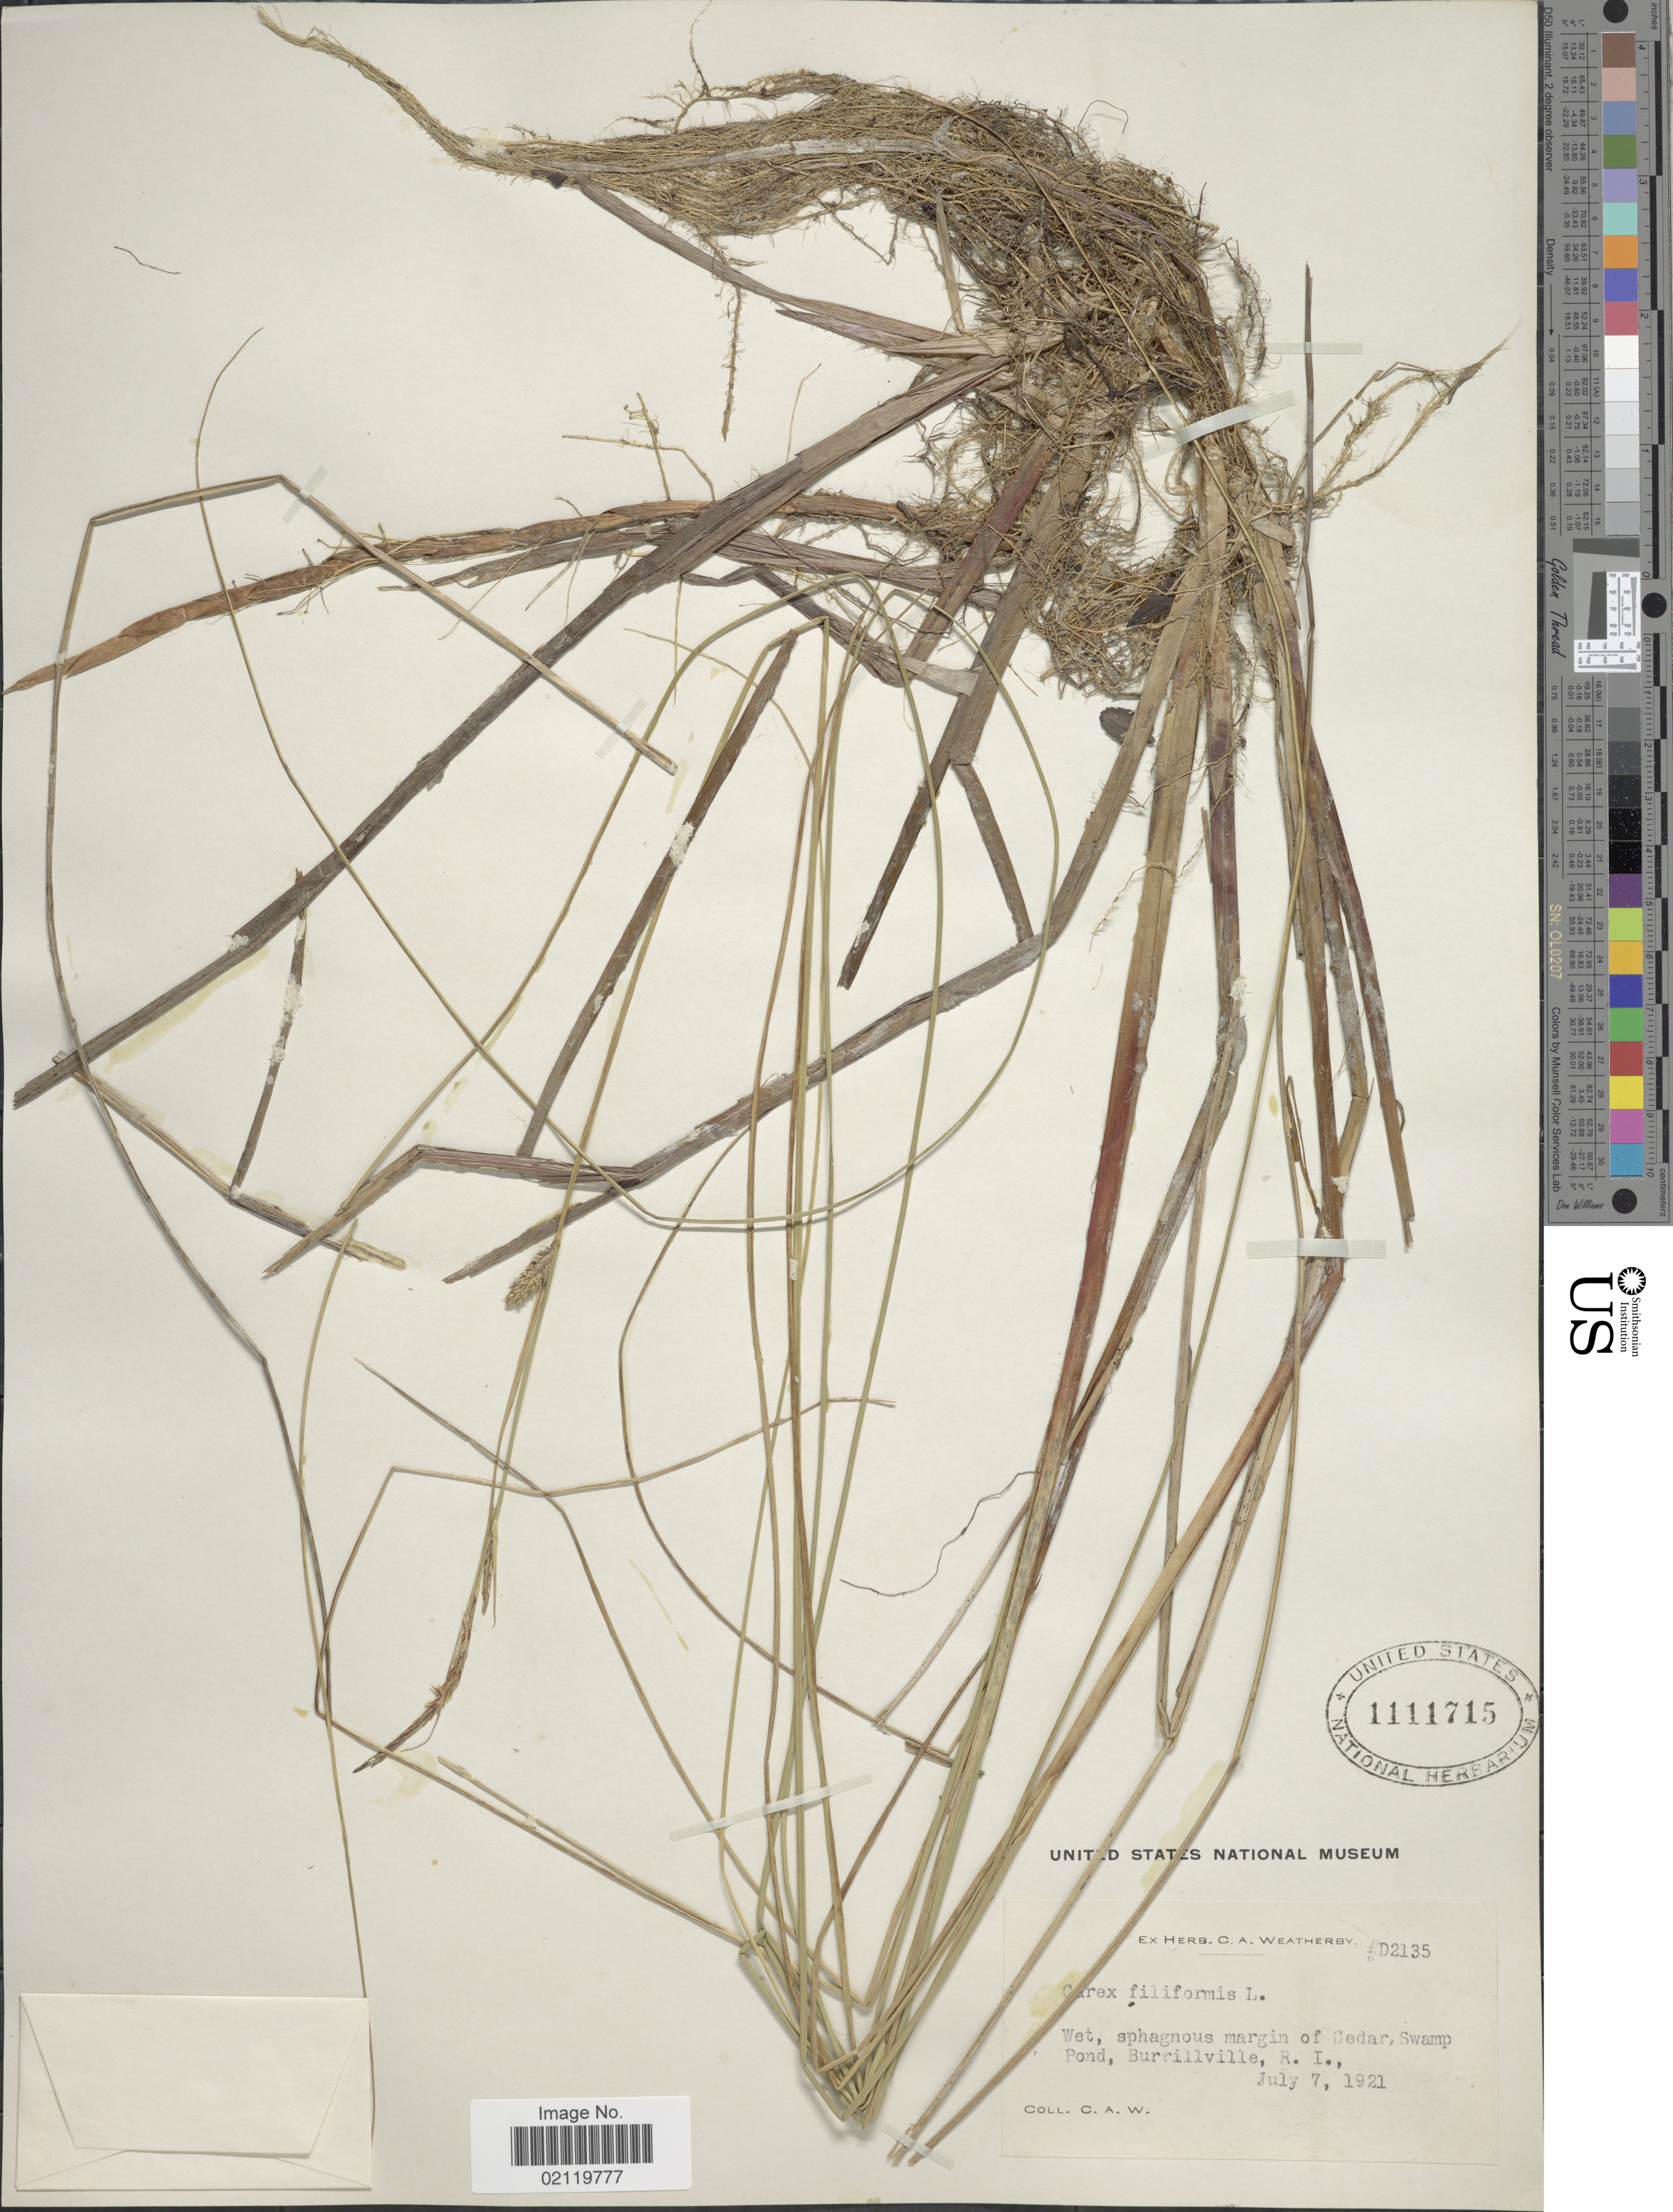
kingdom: Plantae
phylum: Tracheophyta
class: Liliopsida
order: Poales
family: Cyperaceae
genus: Carex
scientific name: Carex lasiocarpa var. americana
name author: Fernald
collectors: C. A. Weatherby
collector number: D2135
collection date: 1921-07-07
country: United States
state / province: Rhode Island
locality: Wet, sphagnous margin of Cedar, Swamp Pond, Burrillville.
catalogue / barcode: US 1111715